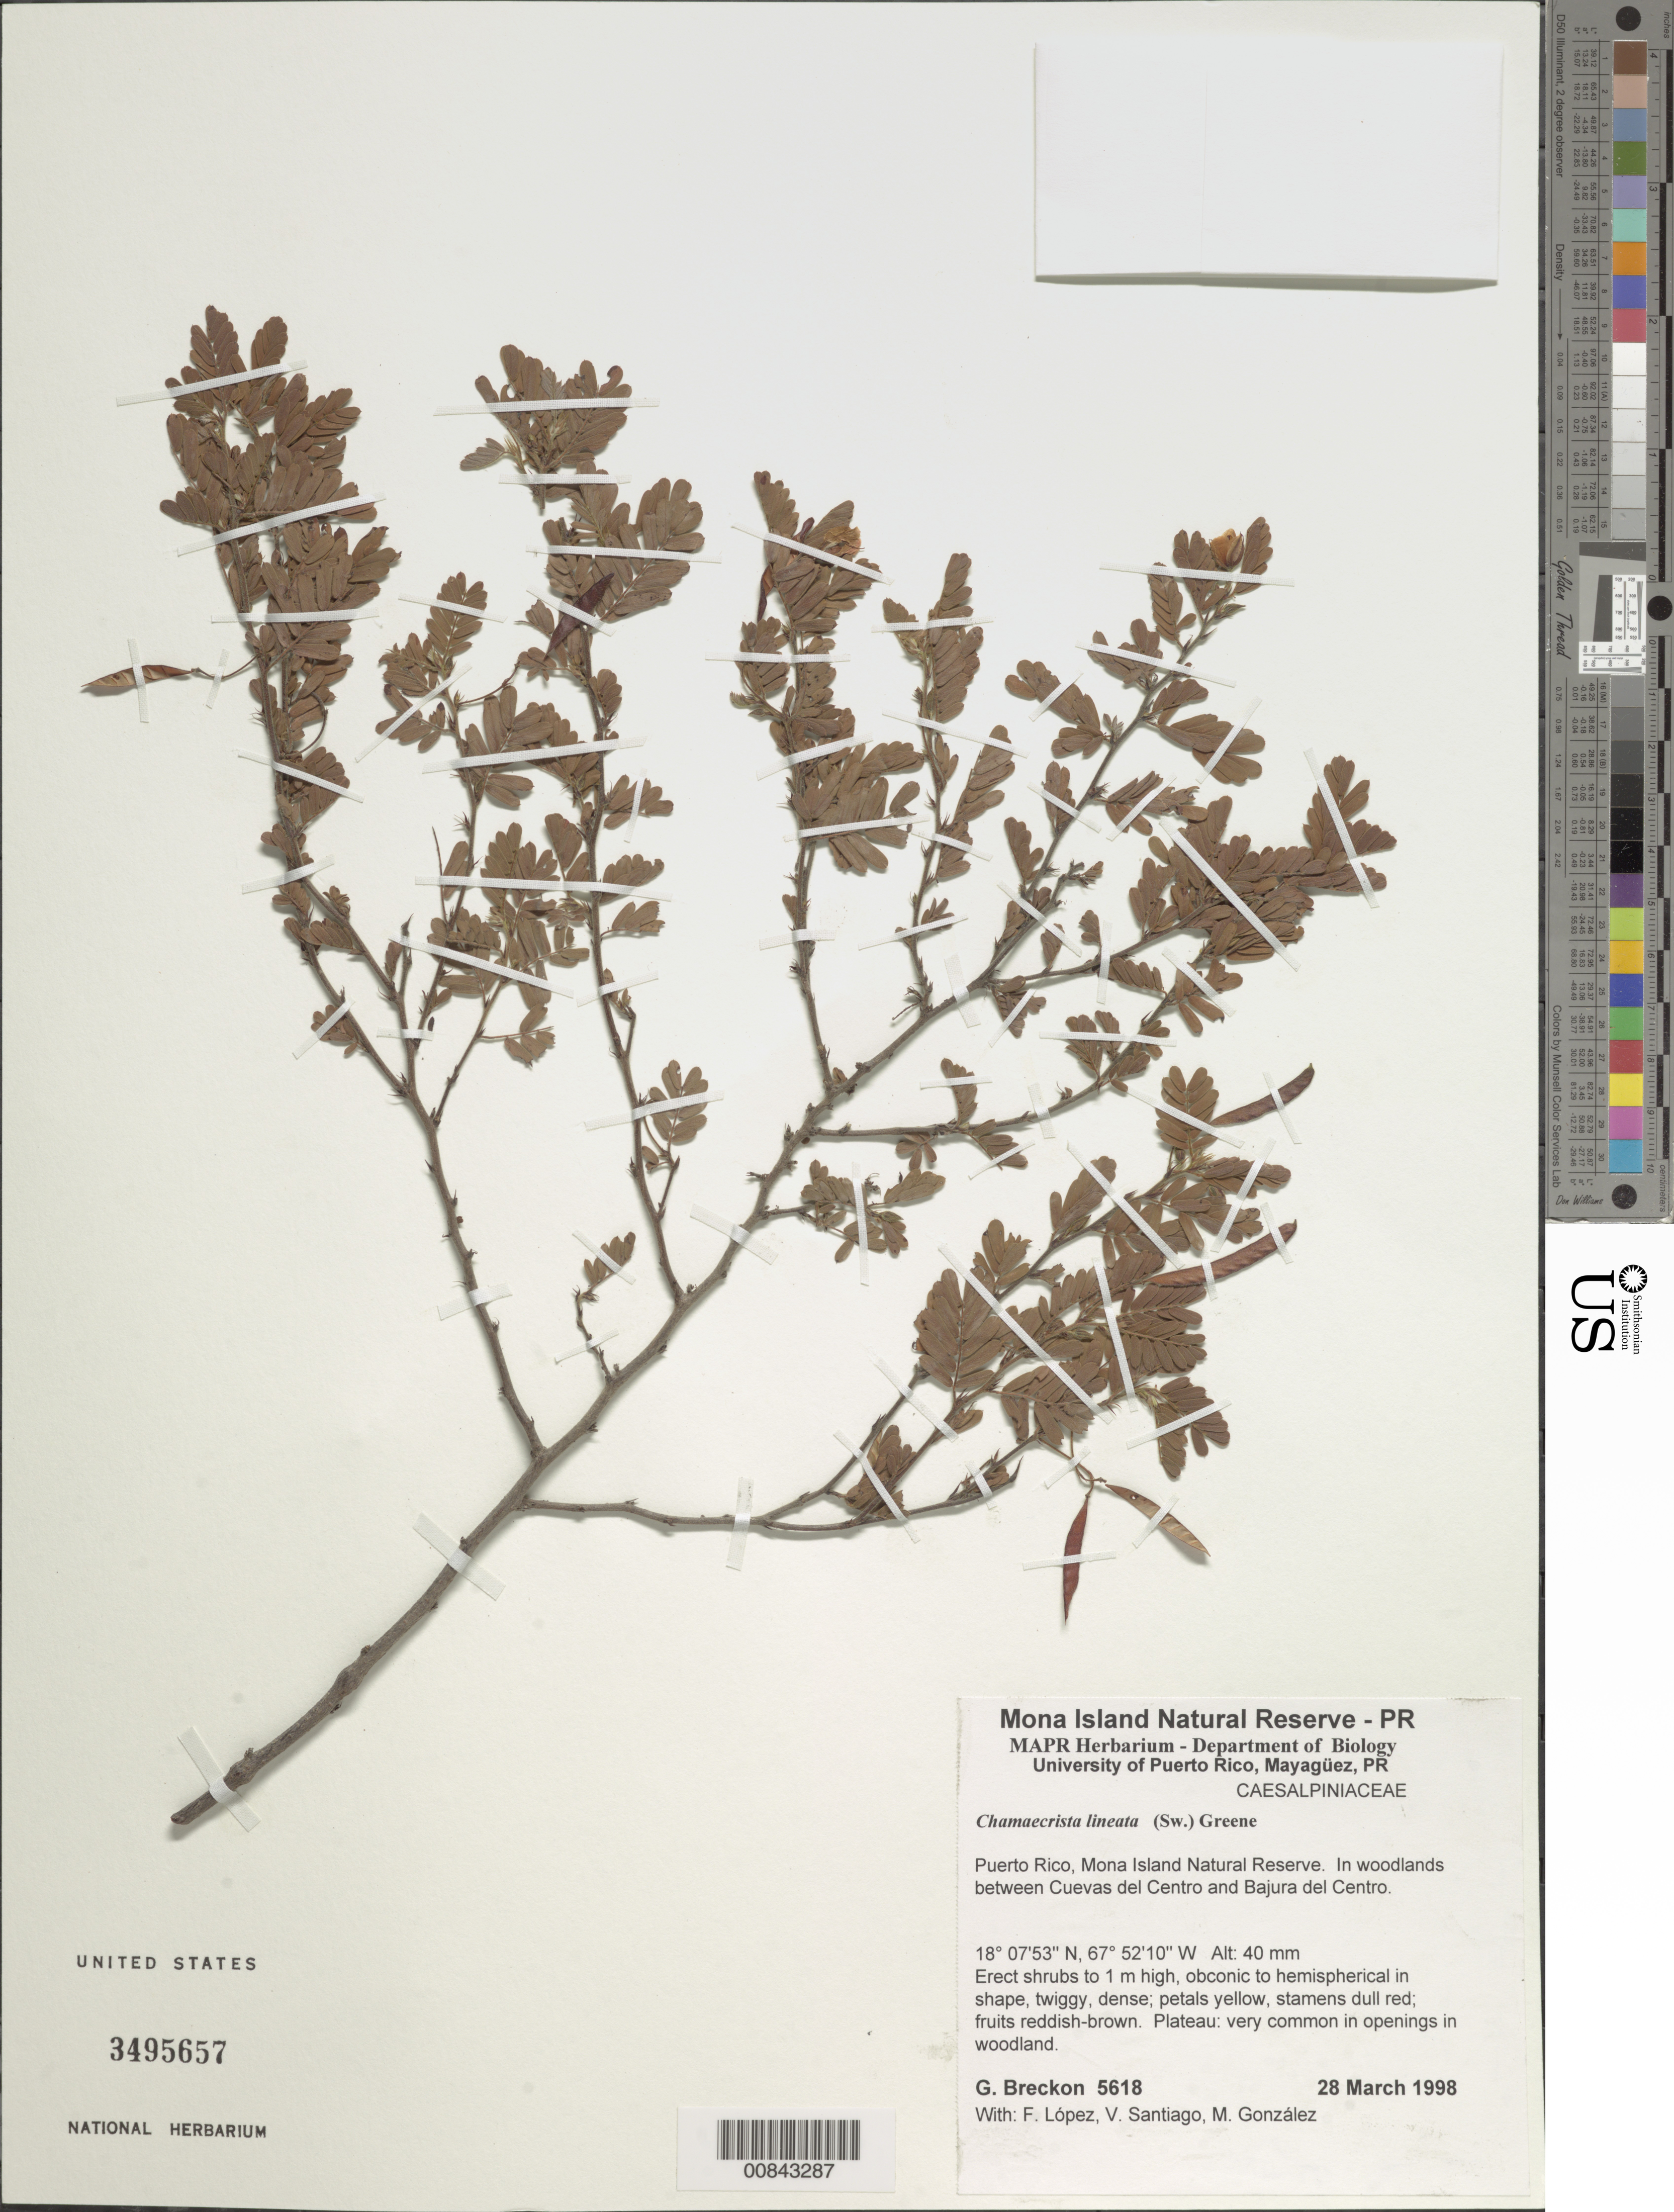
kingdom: Plantae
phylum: Tracheophyta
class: Magnoliopsida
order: Fabales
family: Fabaceae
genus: Chamaecrista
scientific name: Chamaecrista lineata var. lineata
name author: (Sw.) Greene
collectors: G. Breckon, F. López, V. Santiago & M. González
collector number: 5618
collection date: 1998-03-28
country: Puerto Rico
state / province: Mayaguëz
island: Mona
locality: Mona Island Natural Reserve. In woodlands between Cuevas del Centro and Bajura del Centro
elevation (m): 0.04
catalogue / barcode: US 3495657